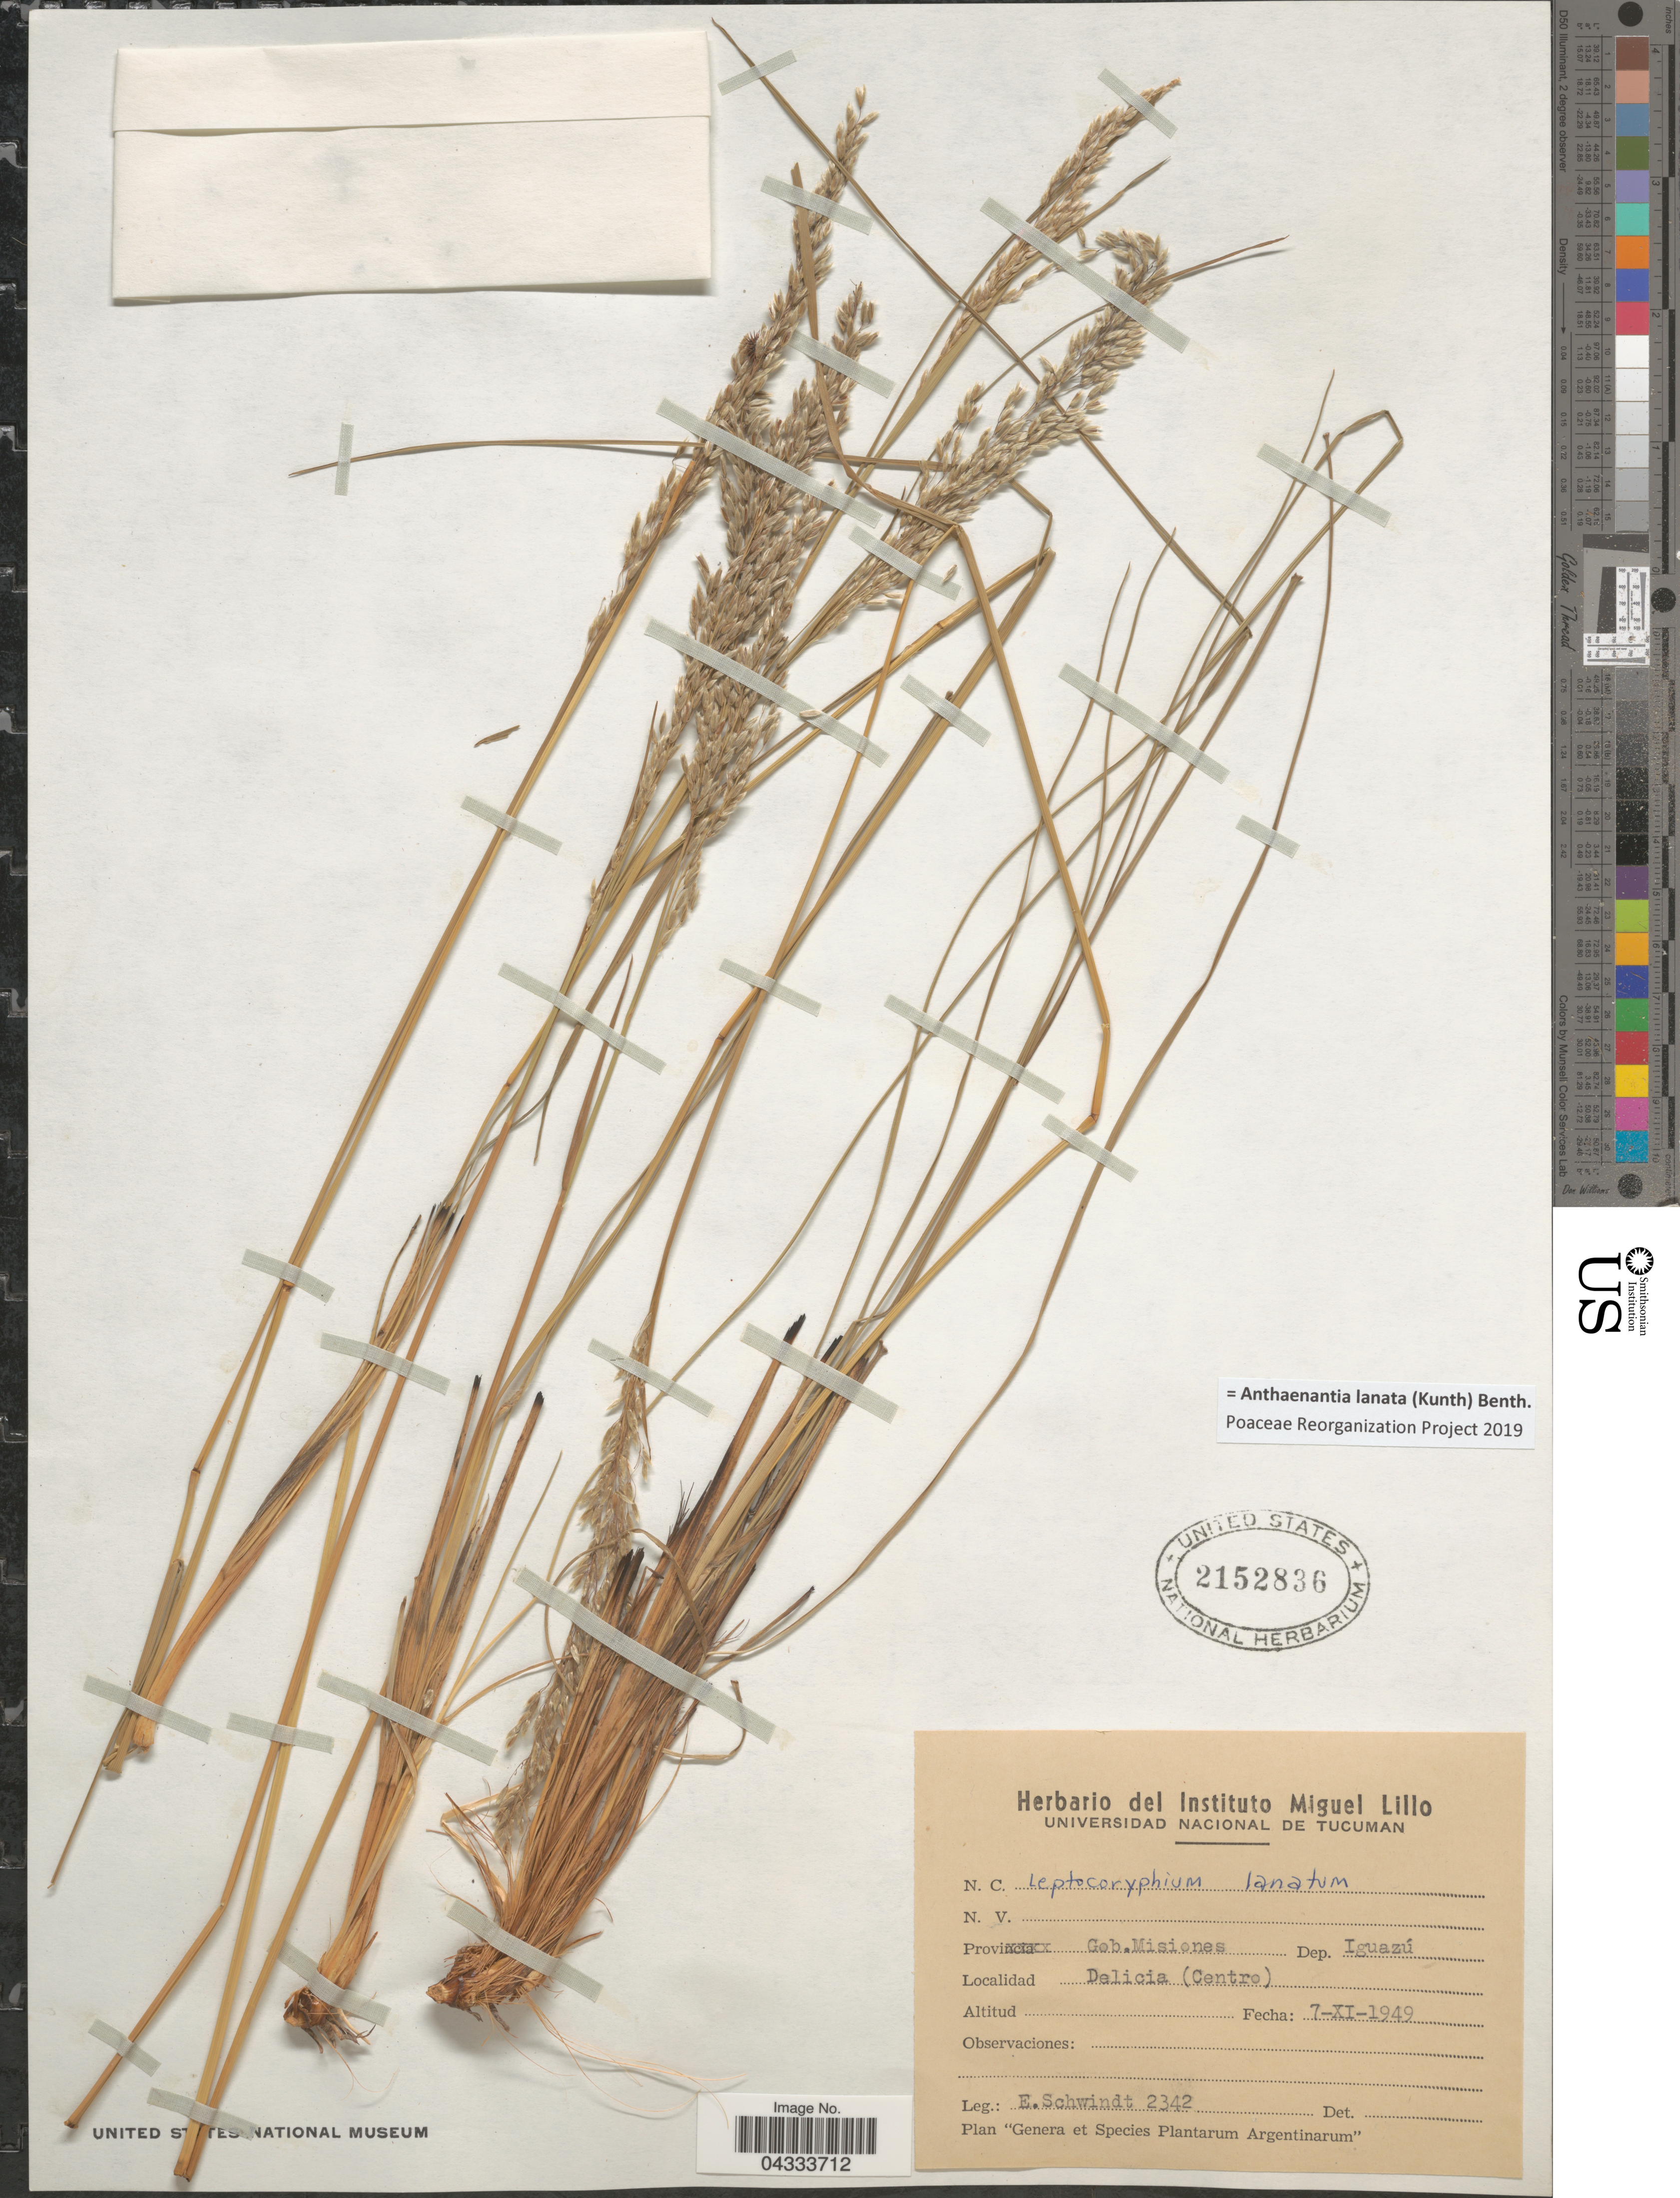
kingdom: Plantae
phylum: Tracheophyta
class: Liliopsida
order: Poales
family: Poaceae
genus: Anthaenantia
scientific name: Anthaenantia lanata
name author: (Kunth) Benth.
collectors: E. Schwindt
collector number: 2342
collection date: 1949-11-07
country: Argentina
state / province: Misiones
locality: Gob. Misiones. Dep. Iguazú. Delicia (Centro).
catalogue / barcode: US 2152836